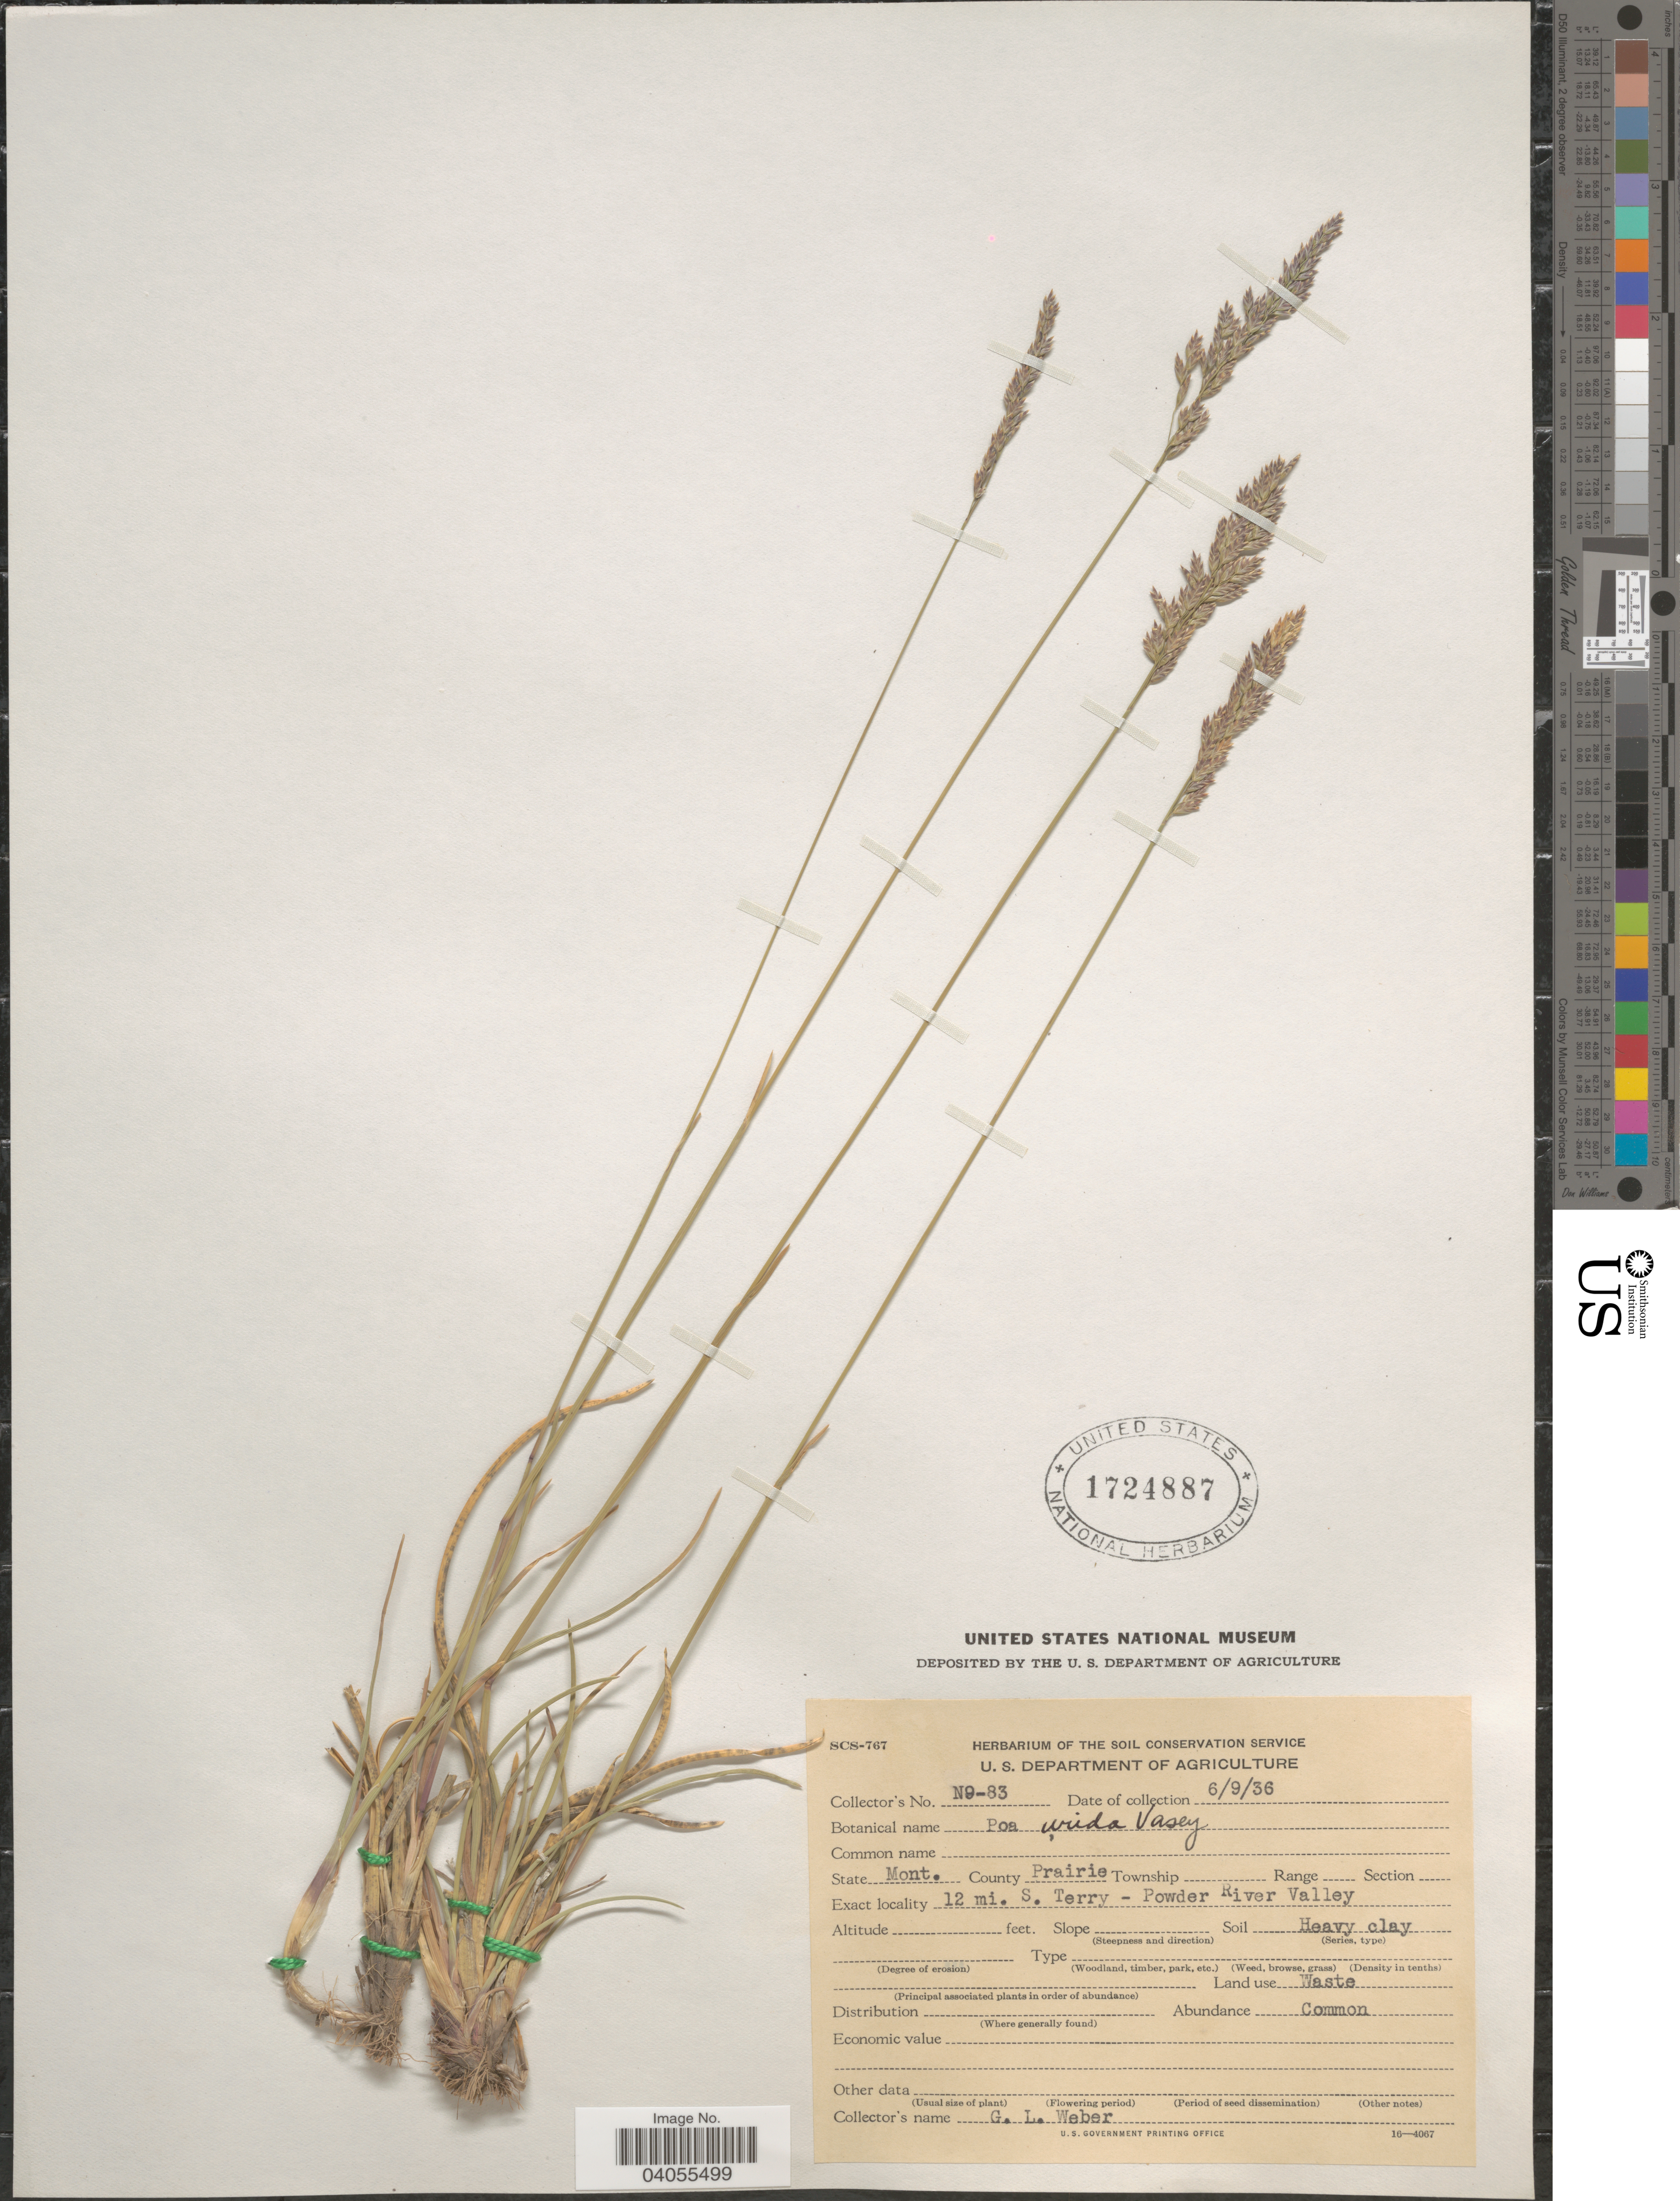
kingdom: Plantae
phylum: Tracheophyta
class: Liliopsida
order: Poales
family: Poaceae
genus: Poa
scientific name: Poa arida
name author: Vasey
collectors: G. Weber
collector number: N9-83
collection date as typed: Transcribed d/m/y: 9/6/36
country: United States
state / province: Montana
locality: County Prairie. 12 mi. S. Terry - Powder River Valley.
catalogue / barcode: US 1724887